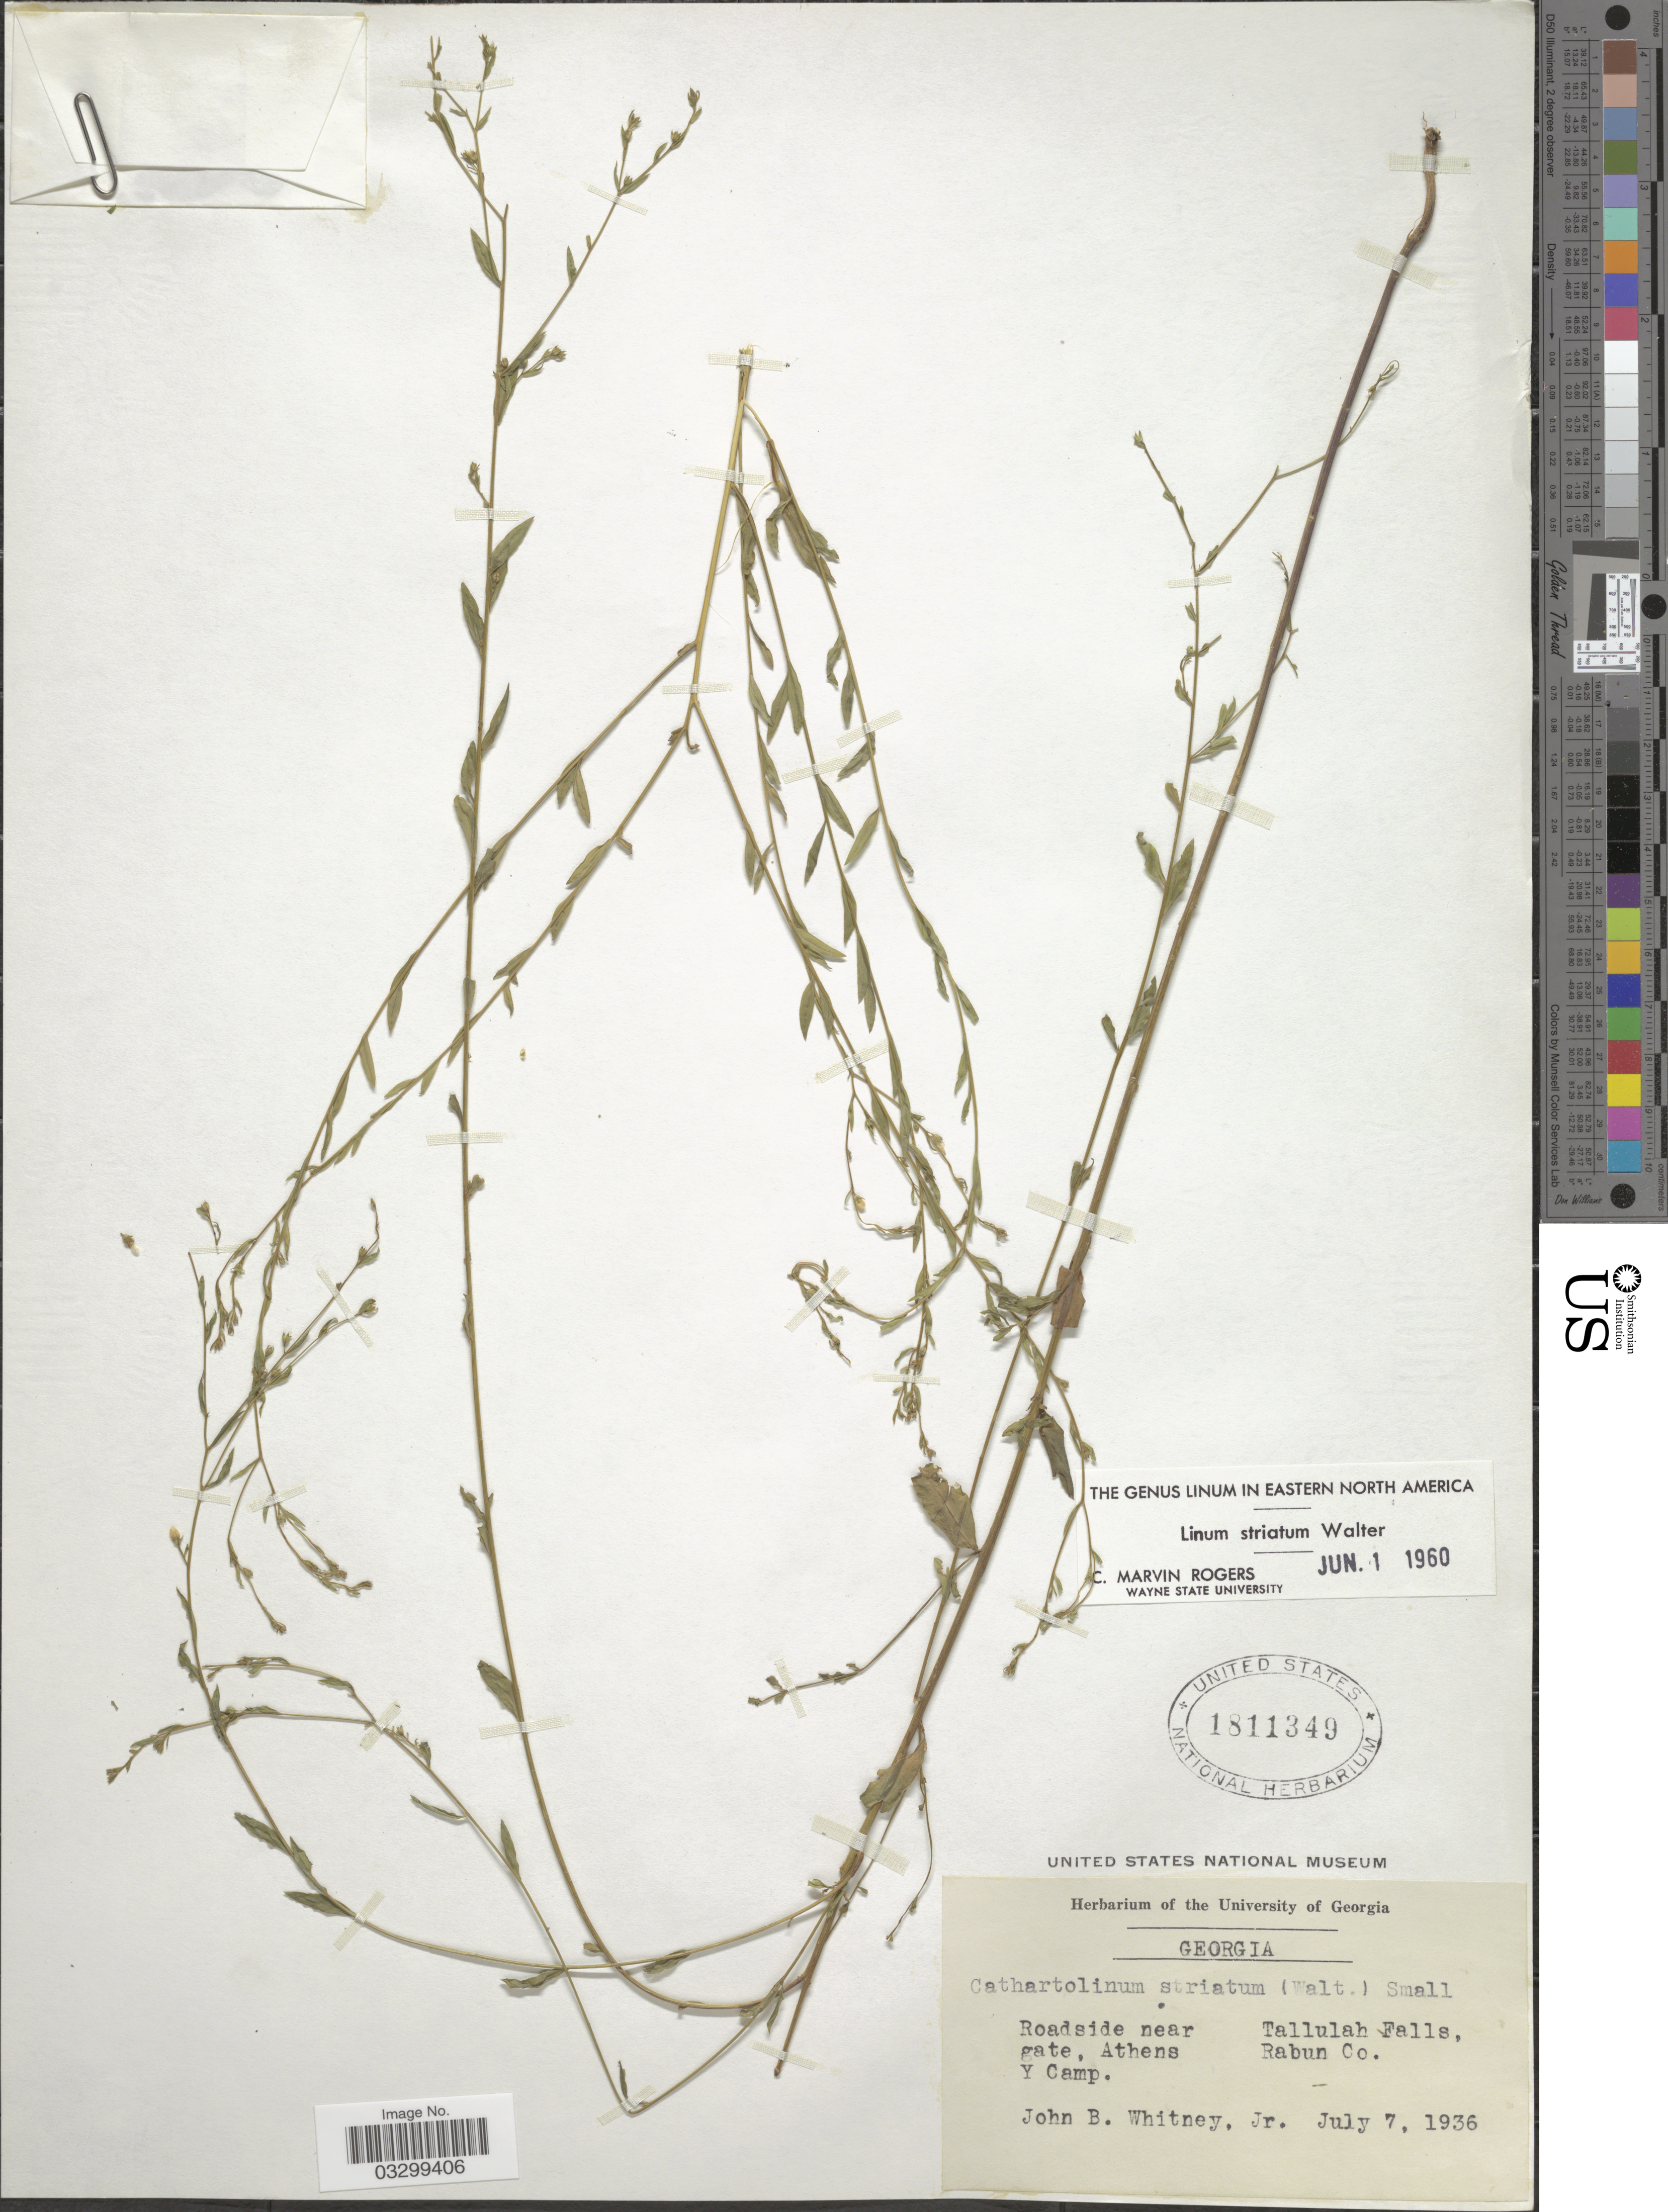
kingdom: Plantae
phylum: Tracheophyta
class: Magnoliopsida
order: Malpighiales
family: Linaceae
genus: Linum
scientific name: Linum striatum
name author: Walter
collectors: J. Whitney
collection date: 1936-07-07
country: United States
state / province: Georgia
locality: Roadside near Tallulah Falls, gate, Athens Rabun Co. Y Camp.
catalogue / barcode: US 1811349